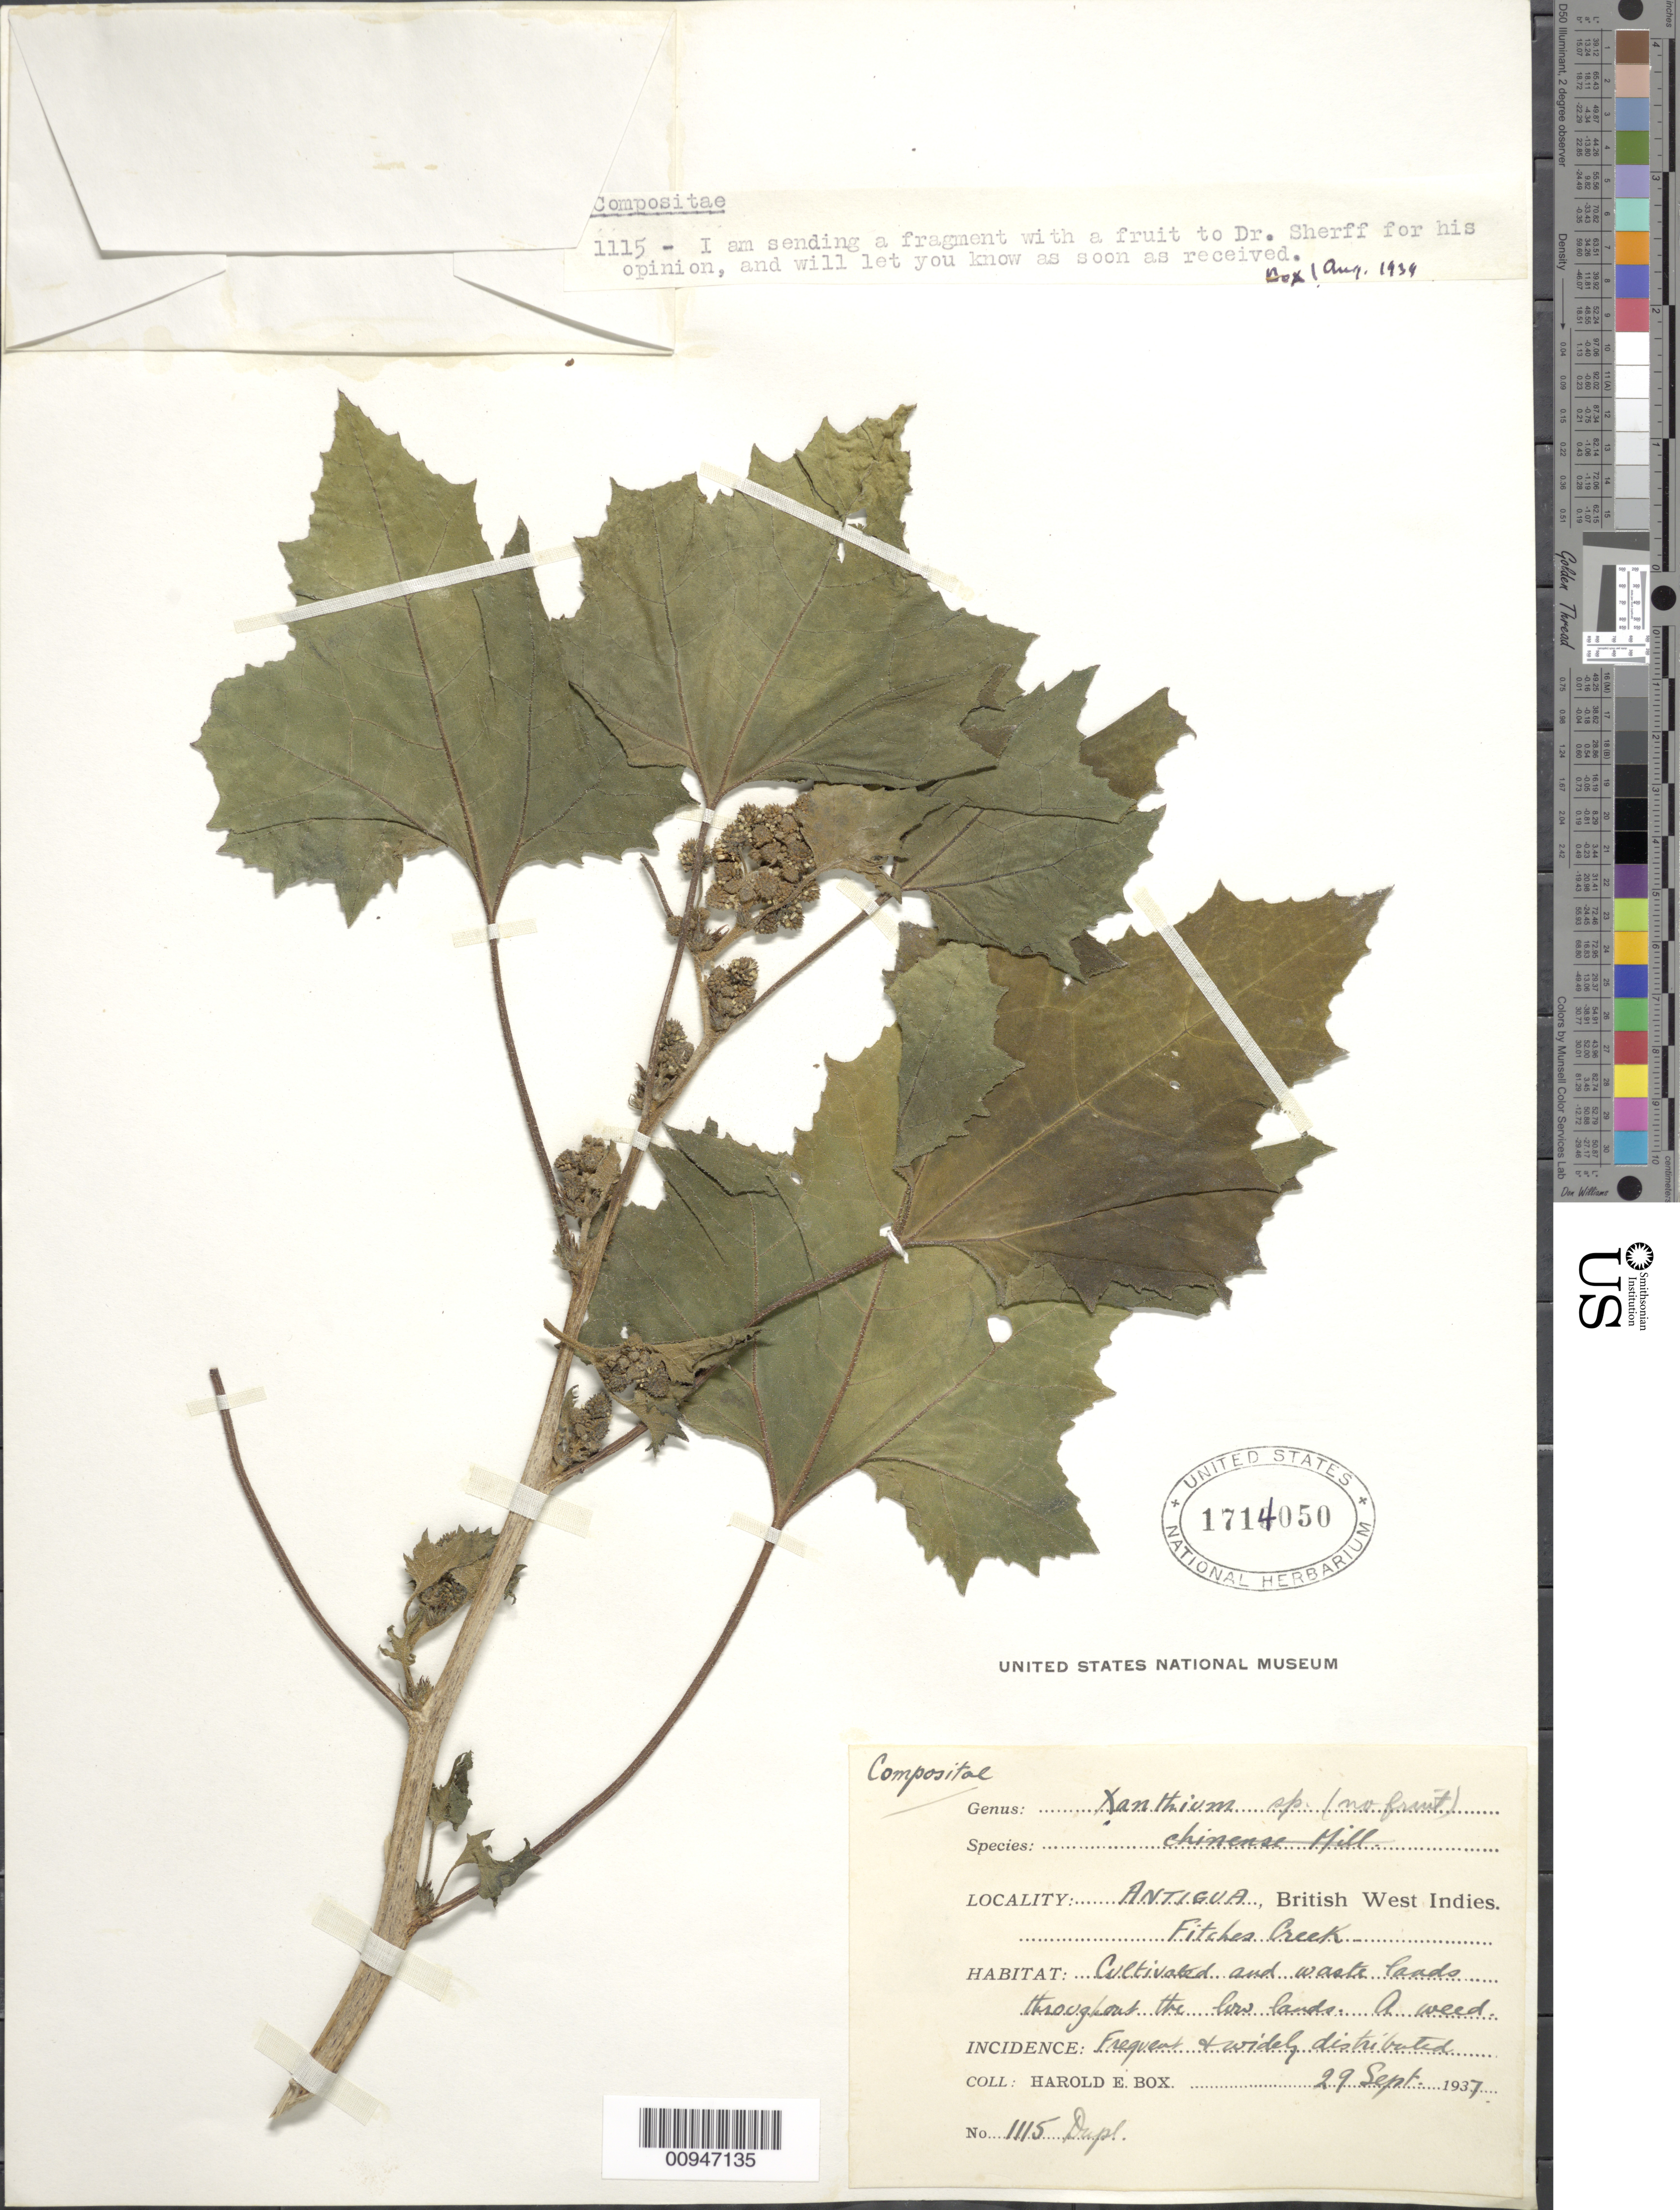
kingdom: Plantae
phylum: Tracheophyta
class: Magnoliopsida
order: Asterales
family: Asteraceae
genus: Xanthium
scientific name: Xanthium sp.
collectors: H. E. Box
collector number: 1115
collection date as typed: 29 Sep 1937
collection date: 1937-09-29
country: Antigua and Barbuda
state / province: Saint George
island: Antigua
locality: Fitches Creek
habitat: Cultivated and waste lands throughout the low lands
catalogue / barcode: US 1714050